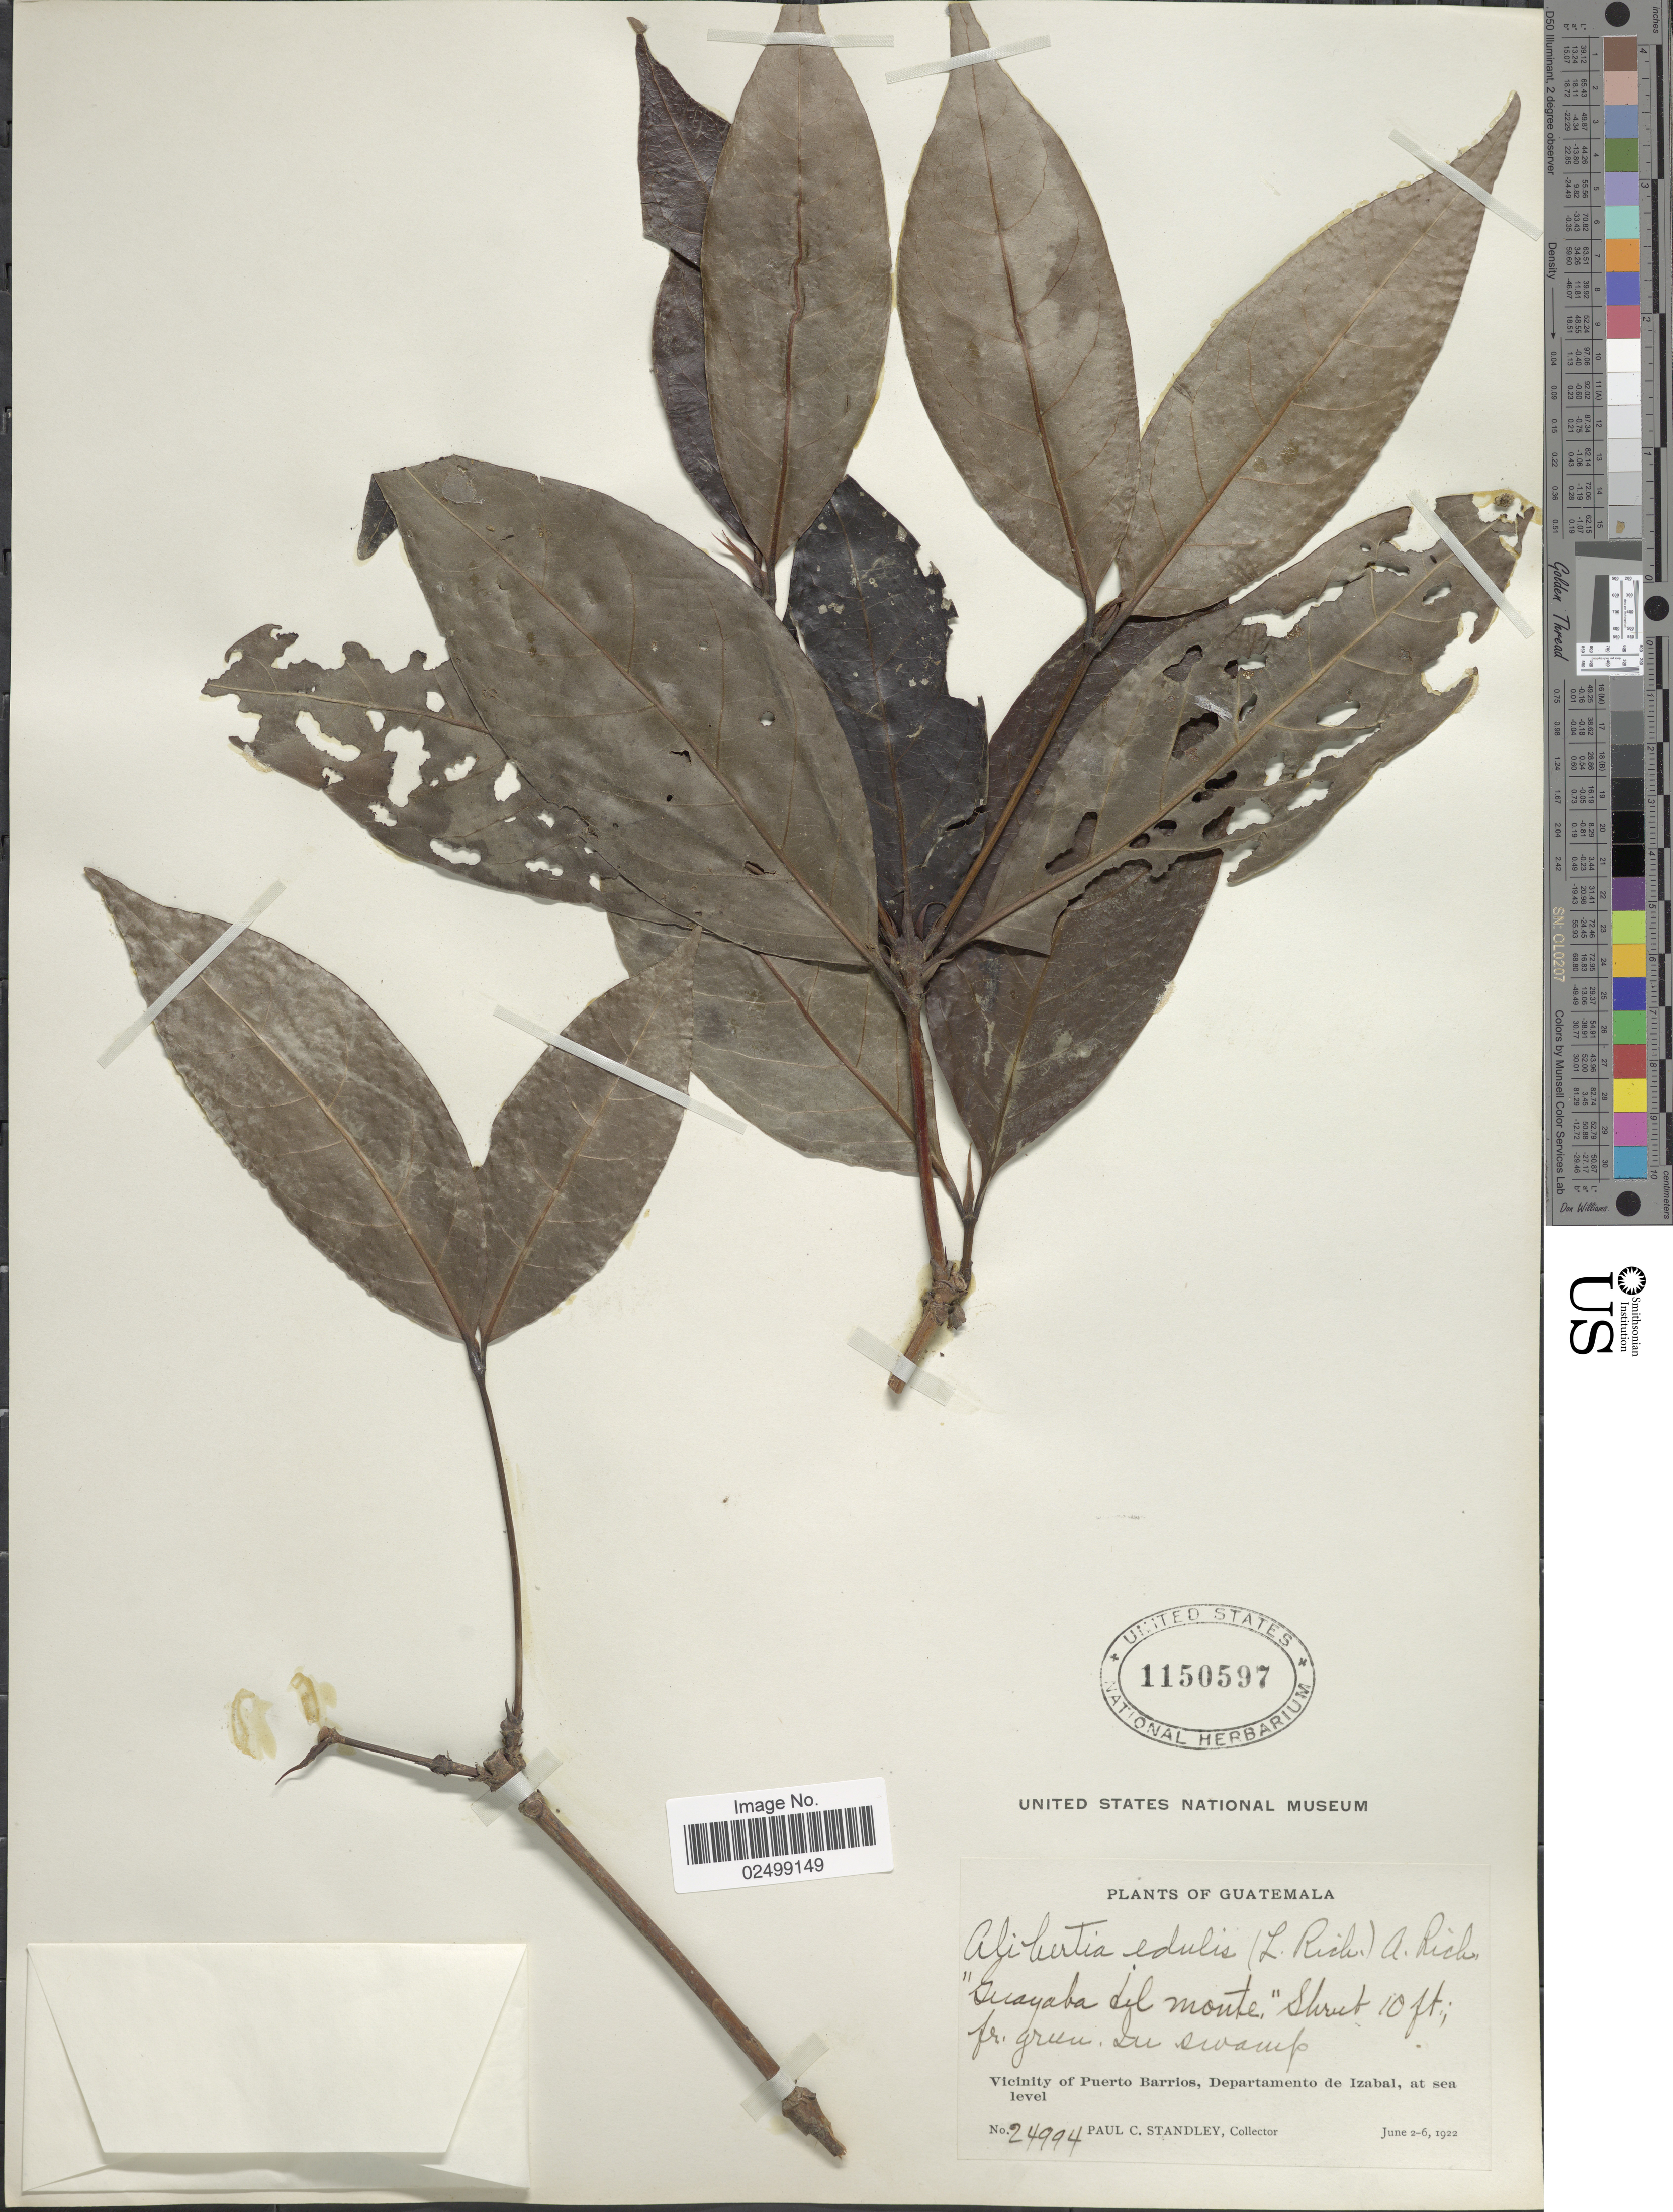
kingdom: Plantae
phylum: Tracheophyta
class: Magnoliopsida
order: Gentianales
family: Rubiaceae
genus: Alibertia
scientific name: Alibertia edulis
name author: (Rich.) A. Rich. ex DC.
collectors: P. C. Standley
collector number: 24994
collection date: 1922-06-02/1922-06-06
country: Guatemala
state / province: Izabal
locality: Vicinity of Puerto Barrior, Departamento de Izabal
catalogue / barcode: US 1150597